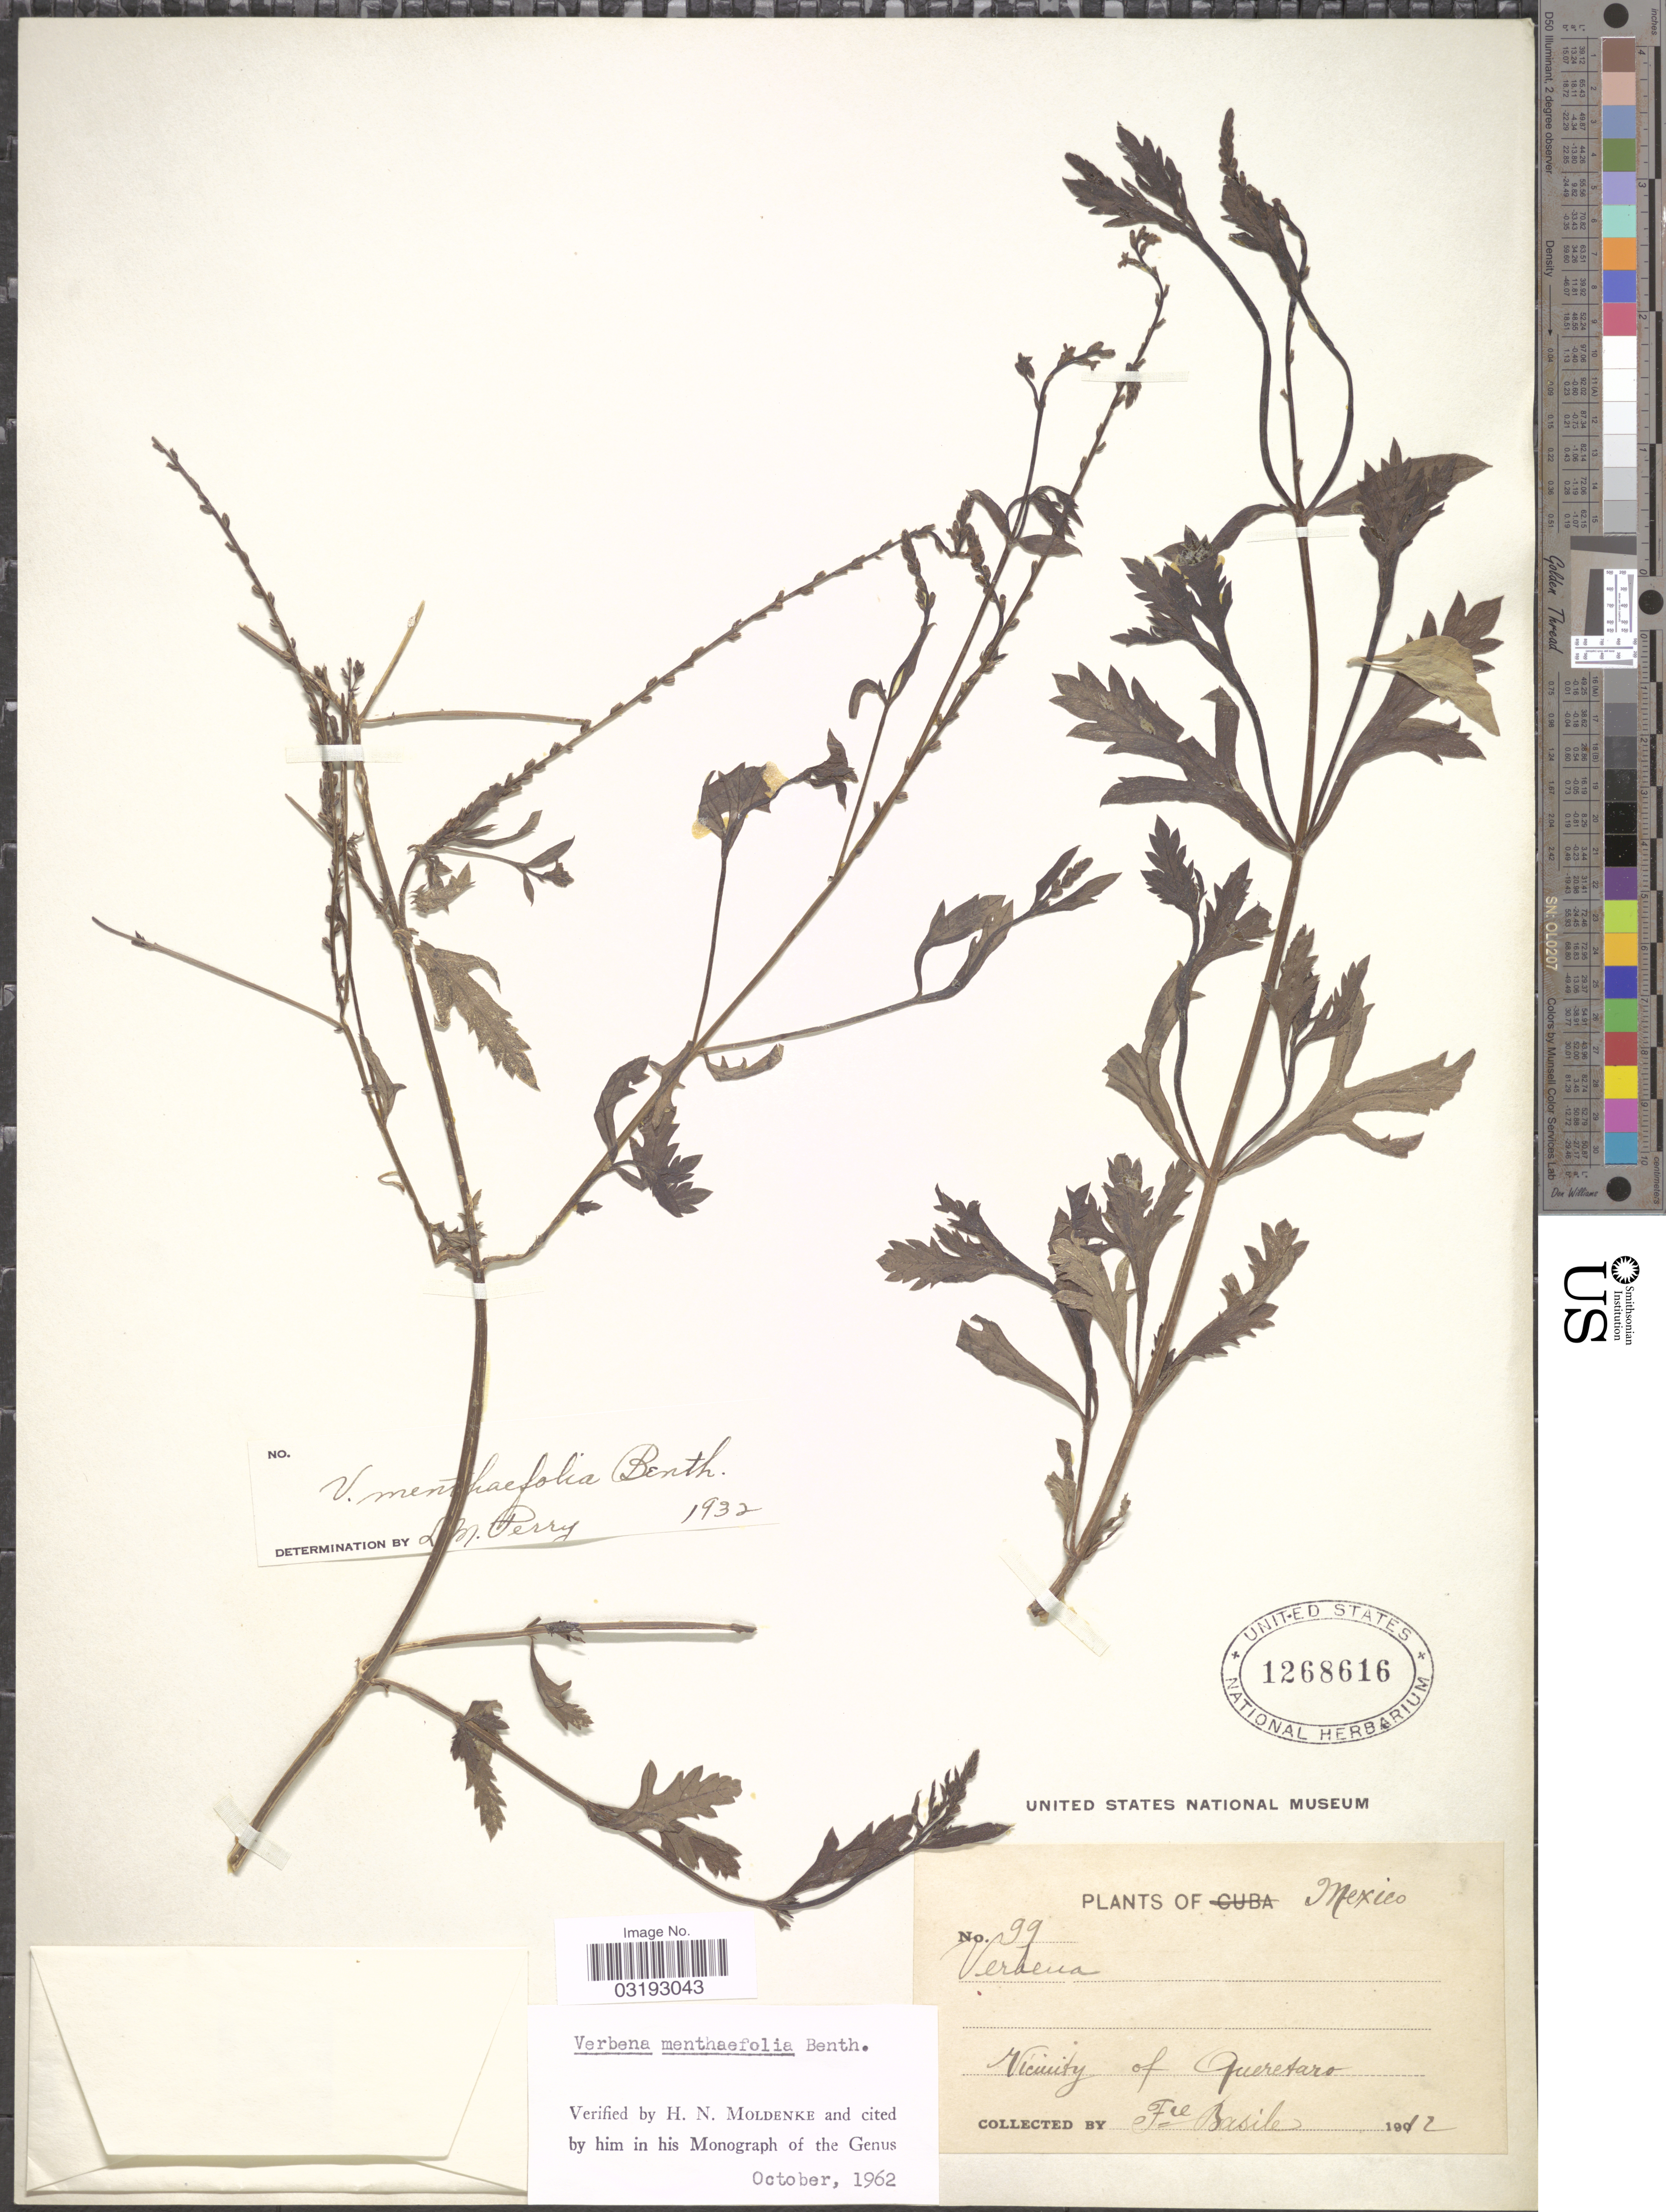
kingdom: Plantae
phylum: Tracheophyta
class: Magnoliopsida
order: Lamiales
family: Verbenaceae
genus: Verbena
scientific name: Verbena menthaefolia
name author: Benth.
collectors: Bro. Basile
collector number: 99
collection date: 1912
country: Mexico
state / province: Querétaro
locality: Vicinity of Queretaro.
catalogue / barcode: US 1268616